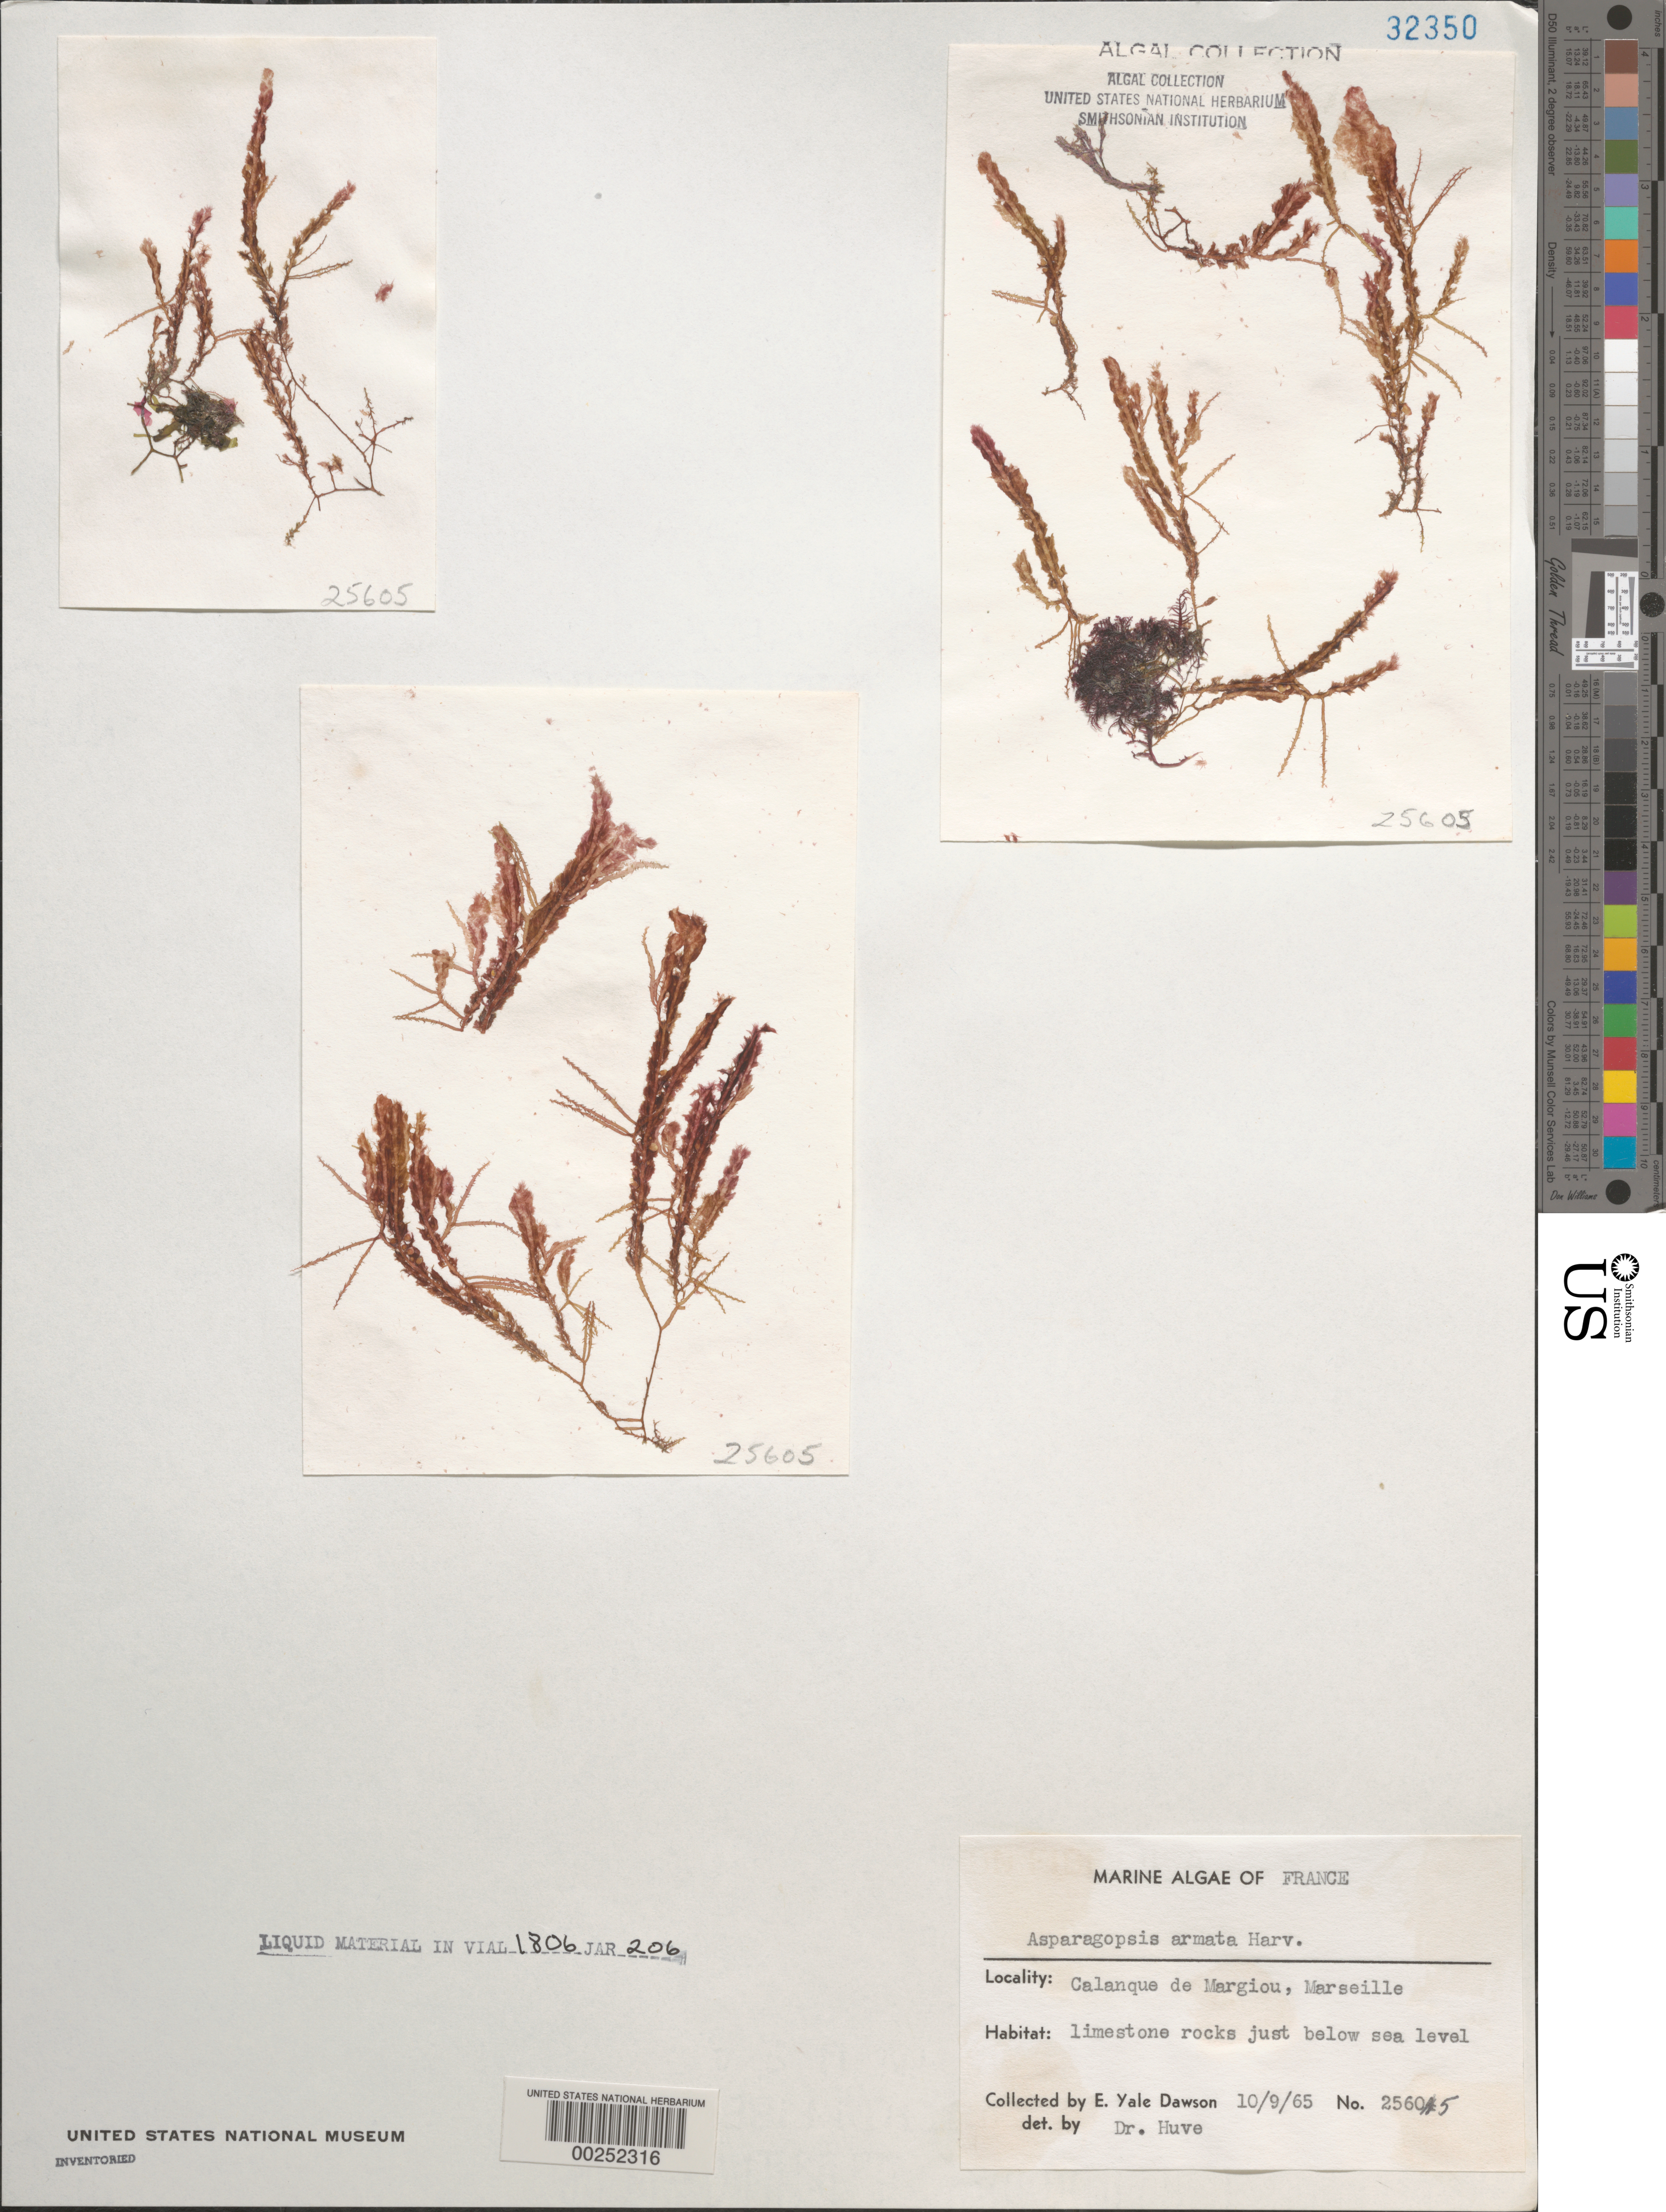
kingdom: Plantae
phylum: Rhodophyta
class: Florideophyceae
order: Bonnemaisoniales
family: Bonnemaisoniaceae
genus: Asparagopsis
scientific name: Asparagopsis armata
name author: Harv.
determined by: Huvé, P.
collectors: E. Y. Dawson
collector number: EYD 25605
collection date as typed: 09 Oct 1965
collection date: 1965-10-09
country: France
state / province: Provence-Alpes-Côte d'Azur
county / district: Bouches-du-Rhône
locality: Calanque de Morgiou, Marseille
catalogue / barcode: US 32350